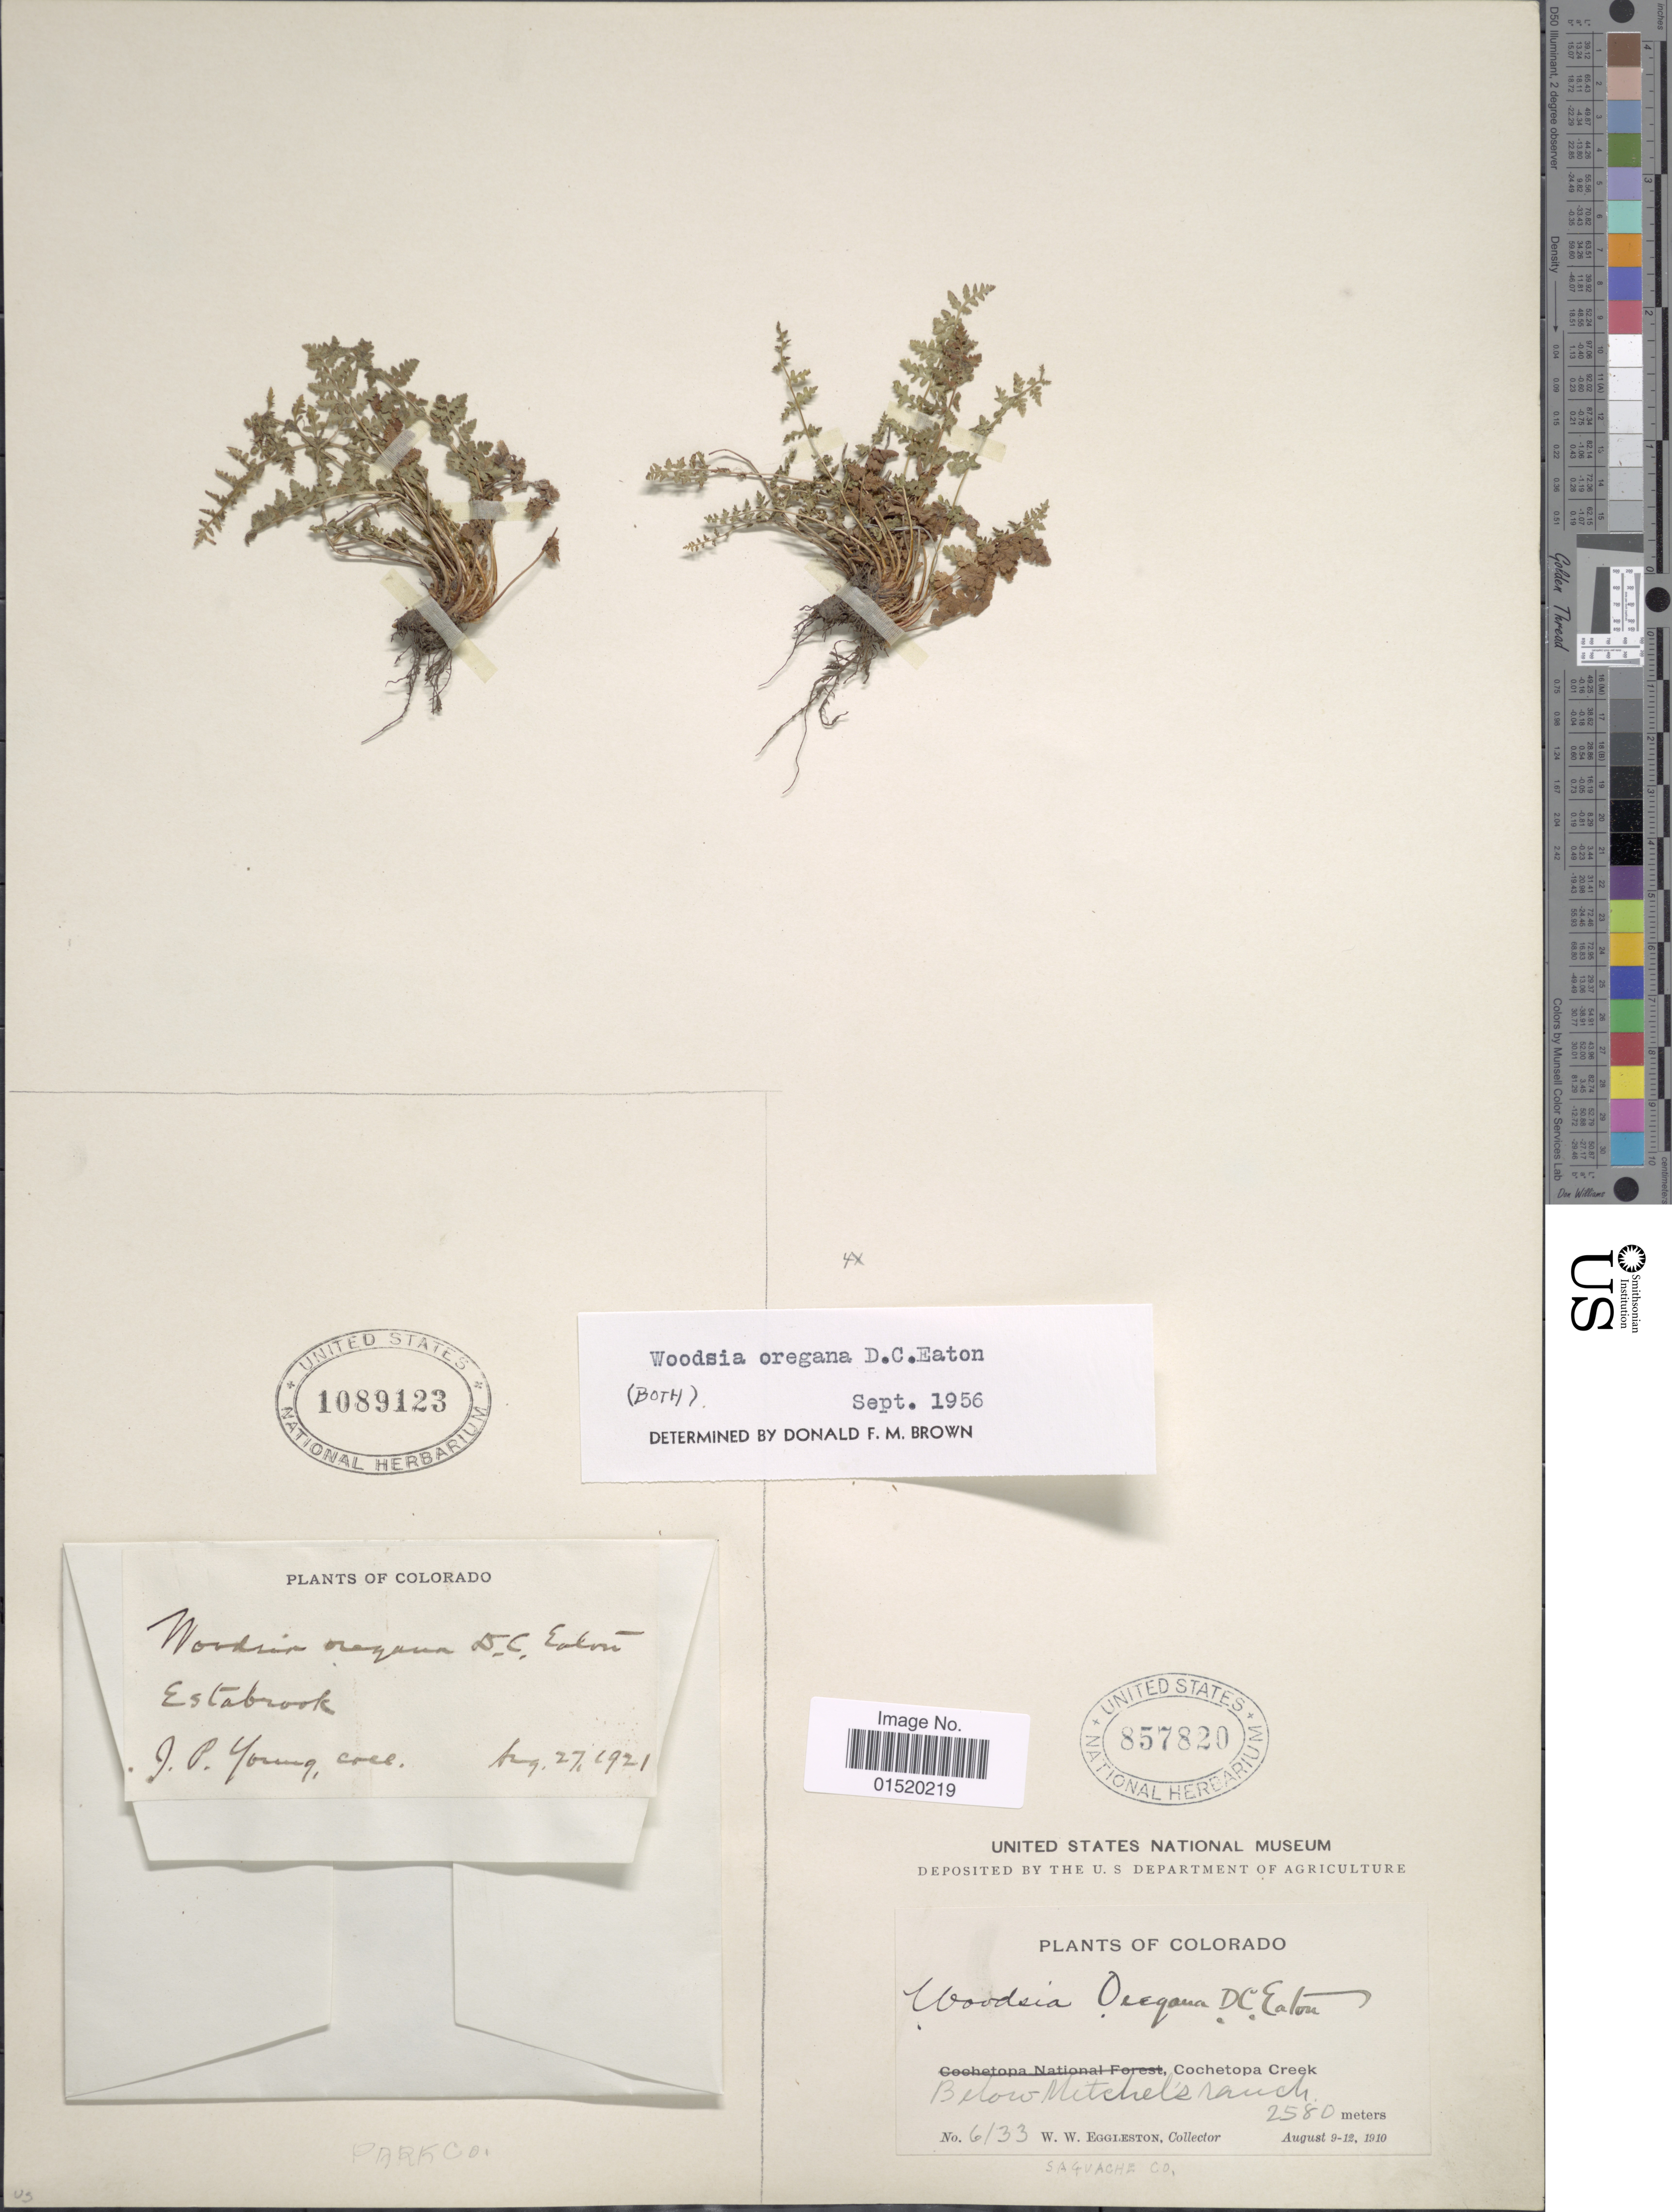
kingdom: Plantae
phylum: Tracheophyta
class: Polypodiopsida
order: Polypodiales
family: Woodsiaceae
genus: Woodsia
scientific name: Woodsia oregana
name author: D.C. Eaton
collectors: W. W. Eggleston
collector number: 6133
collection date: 1910-08-09/1910-08-12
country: United States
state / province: Colorado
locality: Below Mitchel's ranch, Cochetopa Creek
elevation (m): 2580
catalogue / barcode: US 857820